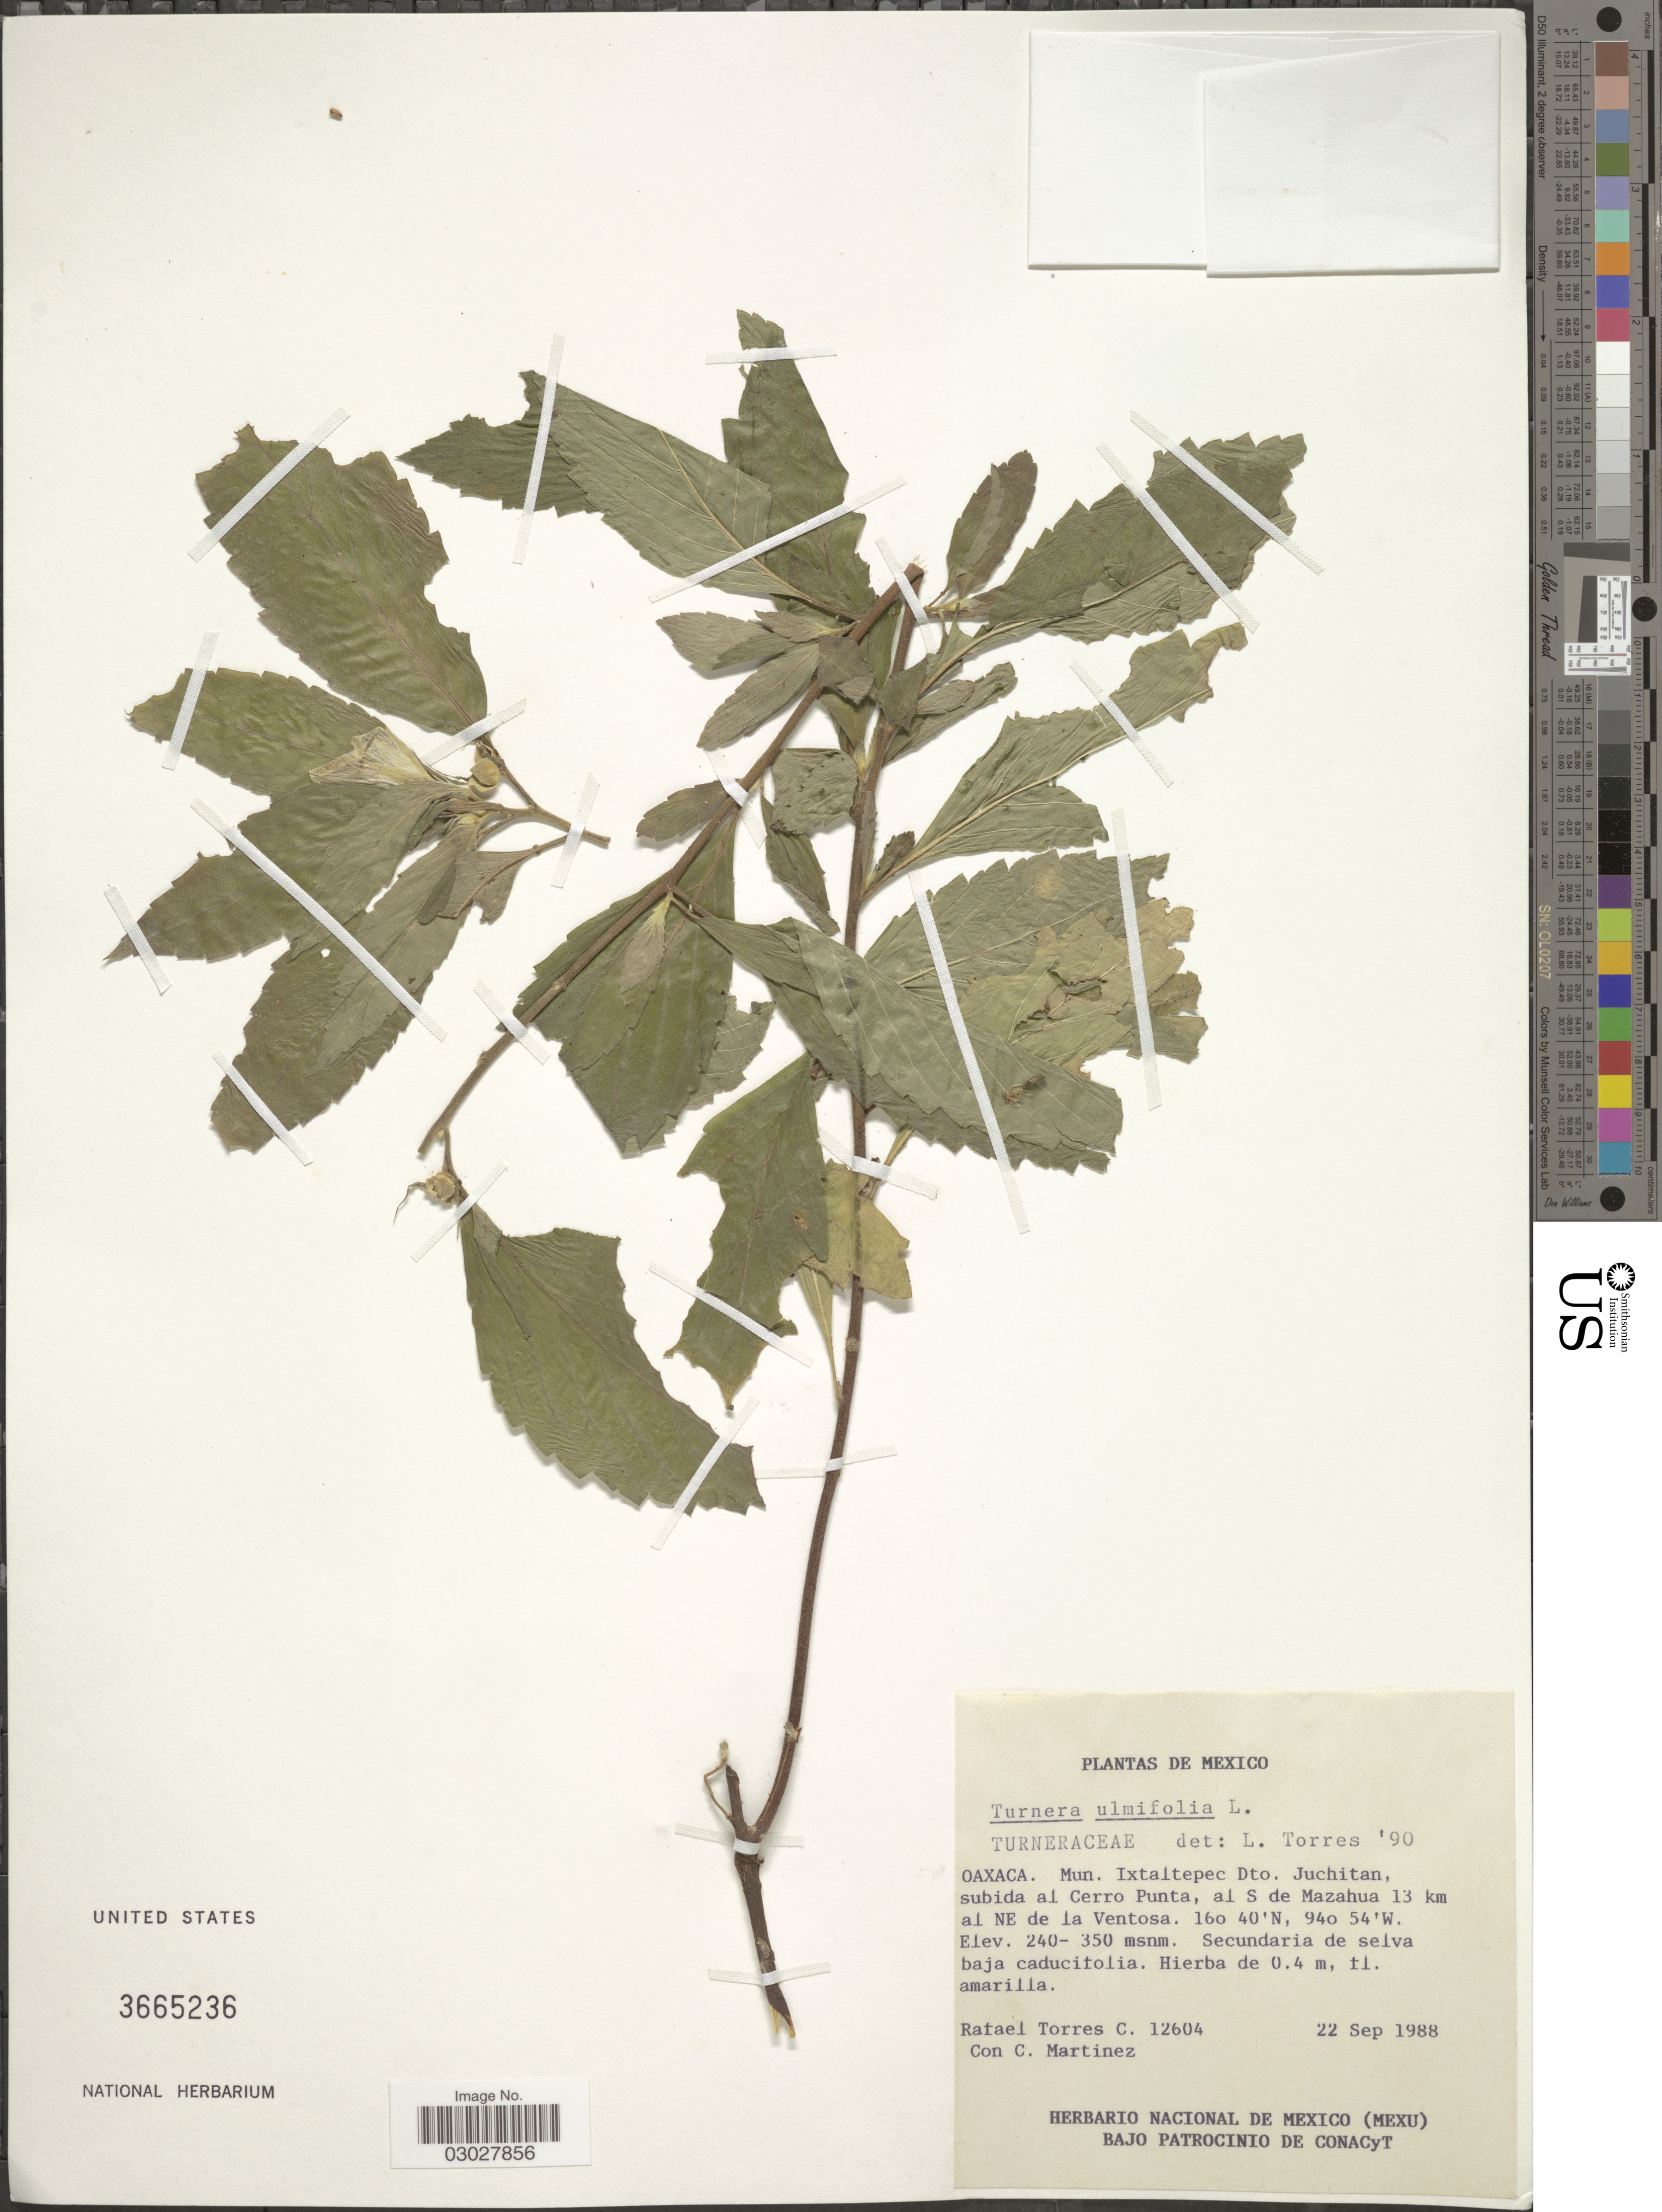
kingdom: Plantae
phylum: Tracheophyta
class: Magnoliopsida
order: Malpighiales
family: Turneraceae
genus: Turnera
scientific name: Turnera ulmifolia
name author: L.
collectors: R. Torres C. & C. Martínez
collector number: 12604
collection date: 1988-09-22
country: Mexico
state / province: Oaxaca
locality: Mun. Ixtaltepec Dto. Juchitan, subida al Cerro Punta, al S de Mazahua 13 km al NE de la Ventosa.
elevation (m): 240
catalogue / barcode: US 3665236